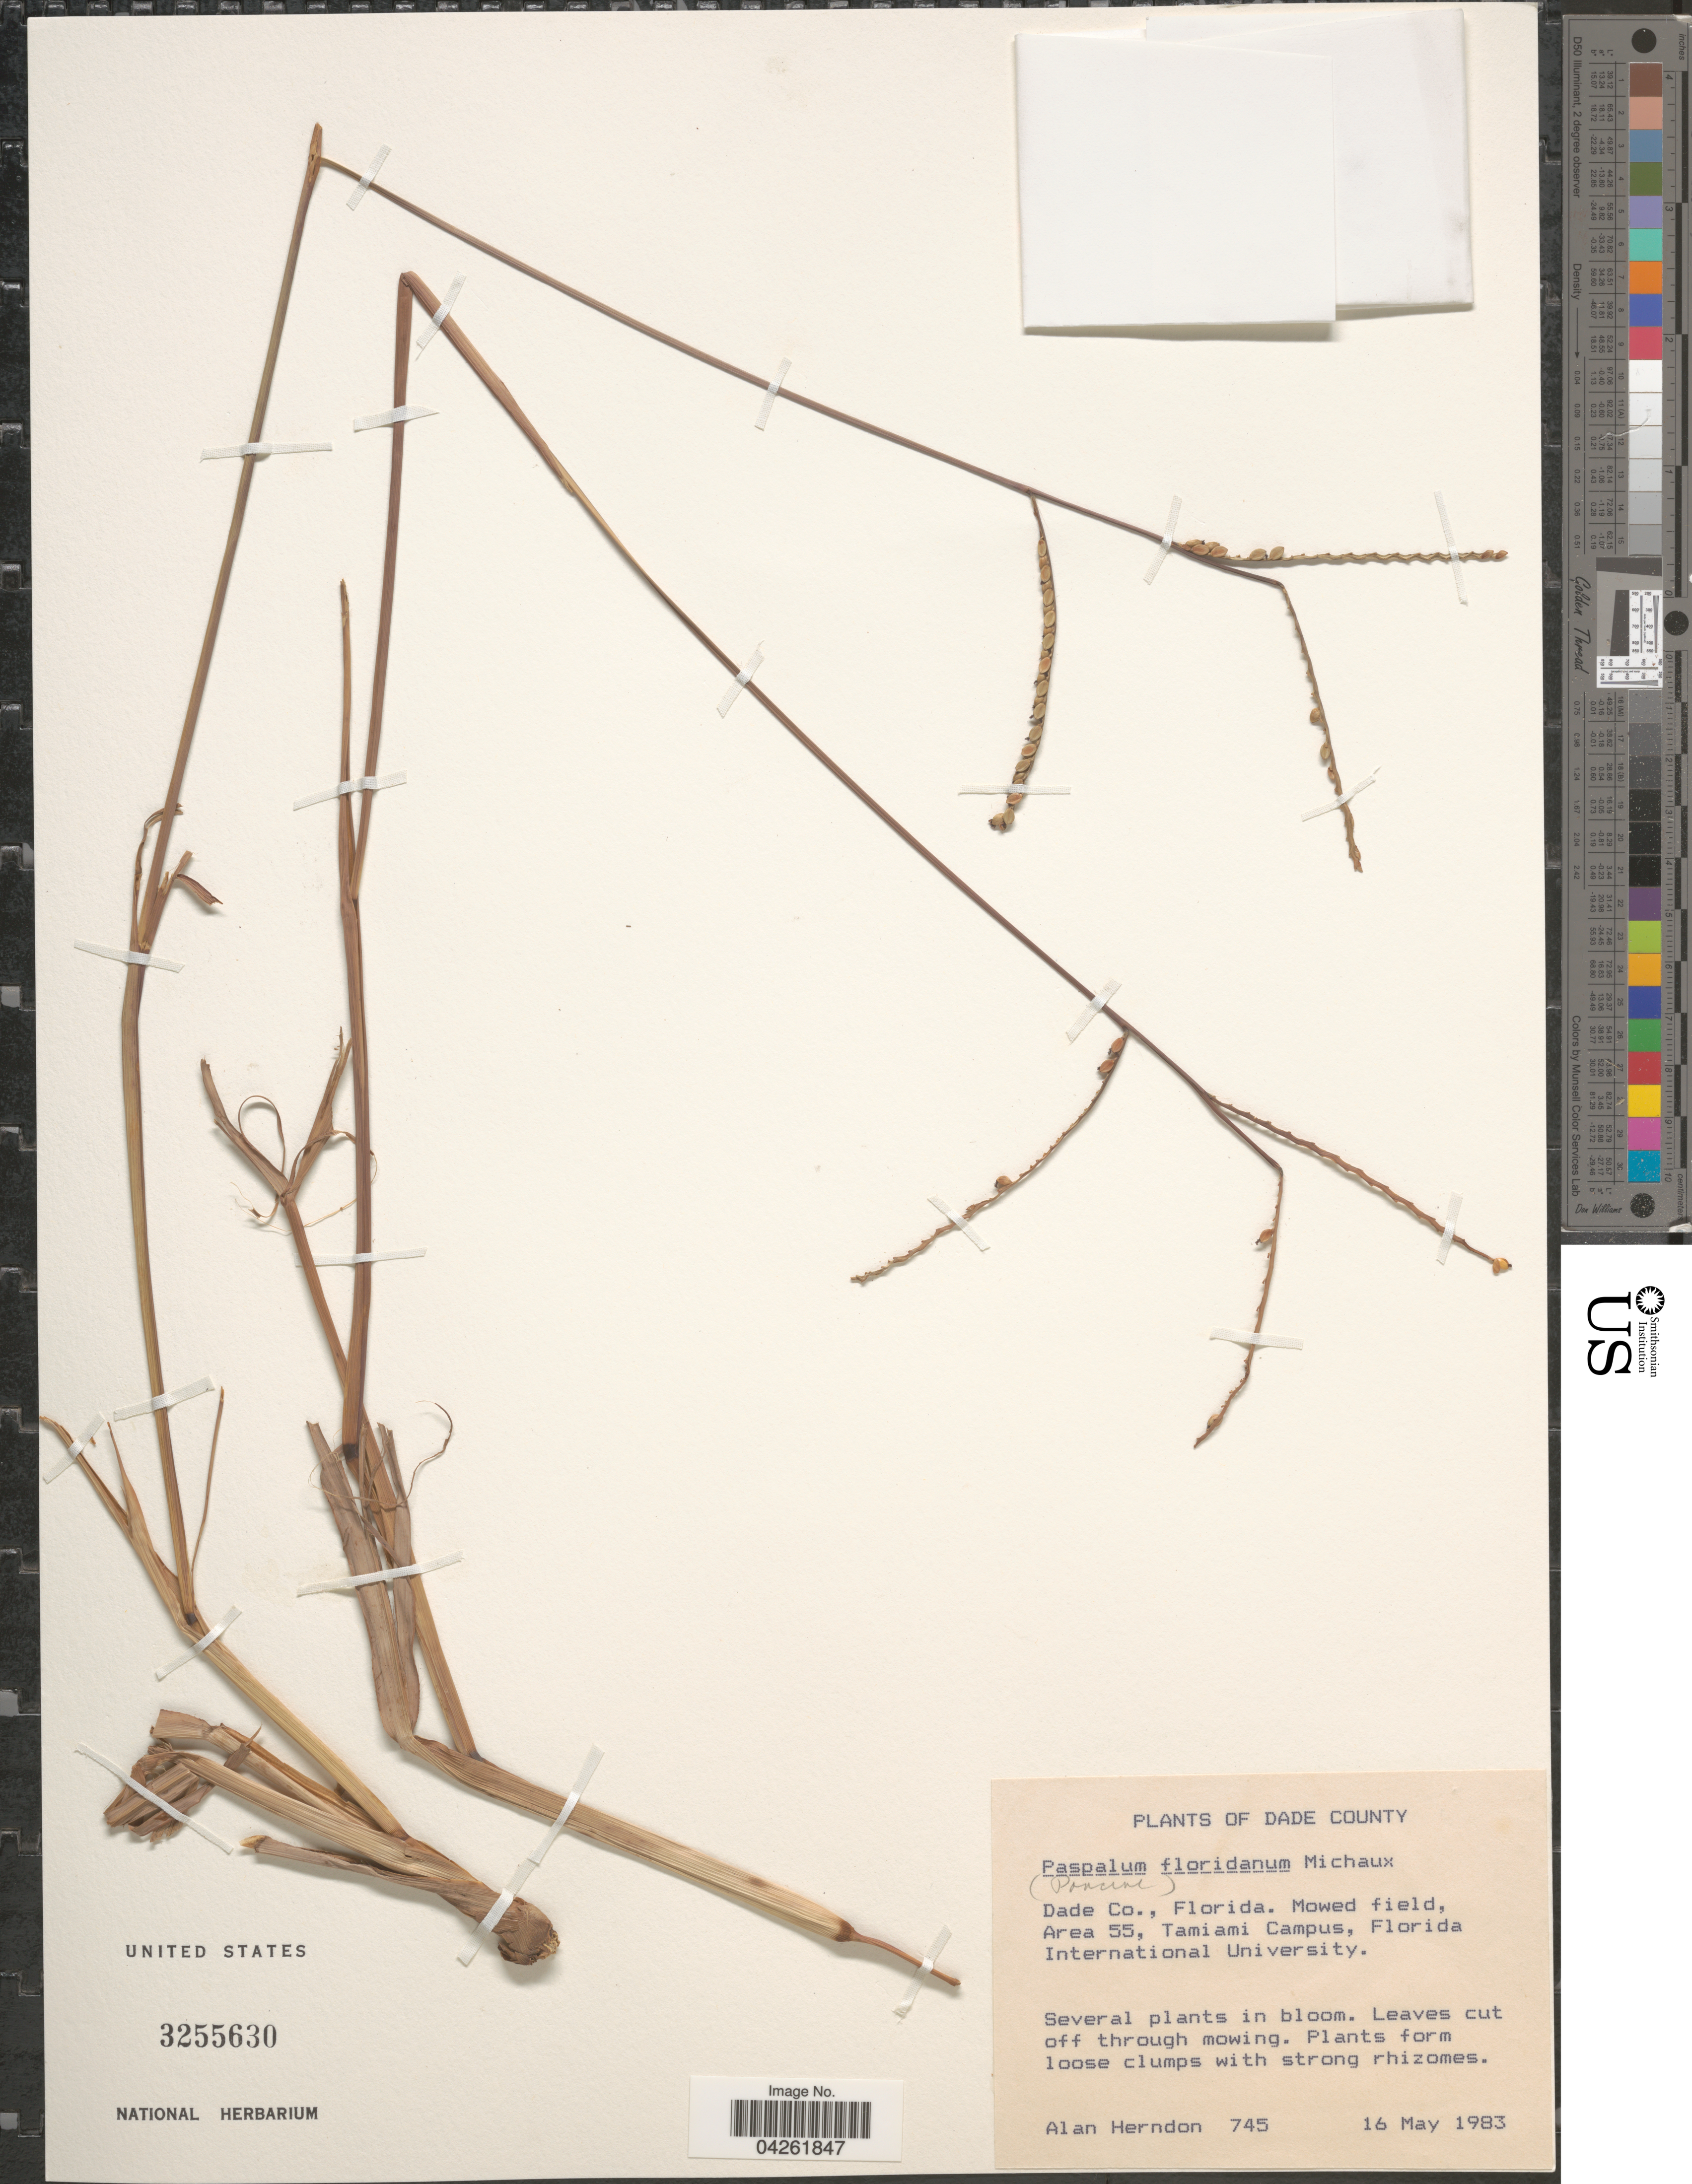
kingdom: Plantae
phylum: Tracheophyta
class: Liliopsida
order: Poales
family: Poaceae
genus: Paspalum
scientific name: Paspalum floridanum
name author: Michx.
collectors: A. Herndon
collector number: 745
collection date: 1983-05-16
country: United States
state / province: Florida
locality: Dade County. Dade Co. Area 55, Tamiami Campus, Florida International University.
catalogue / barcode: US 3255630